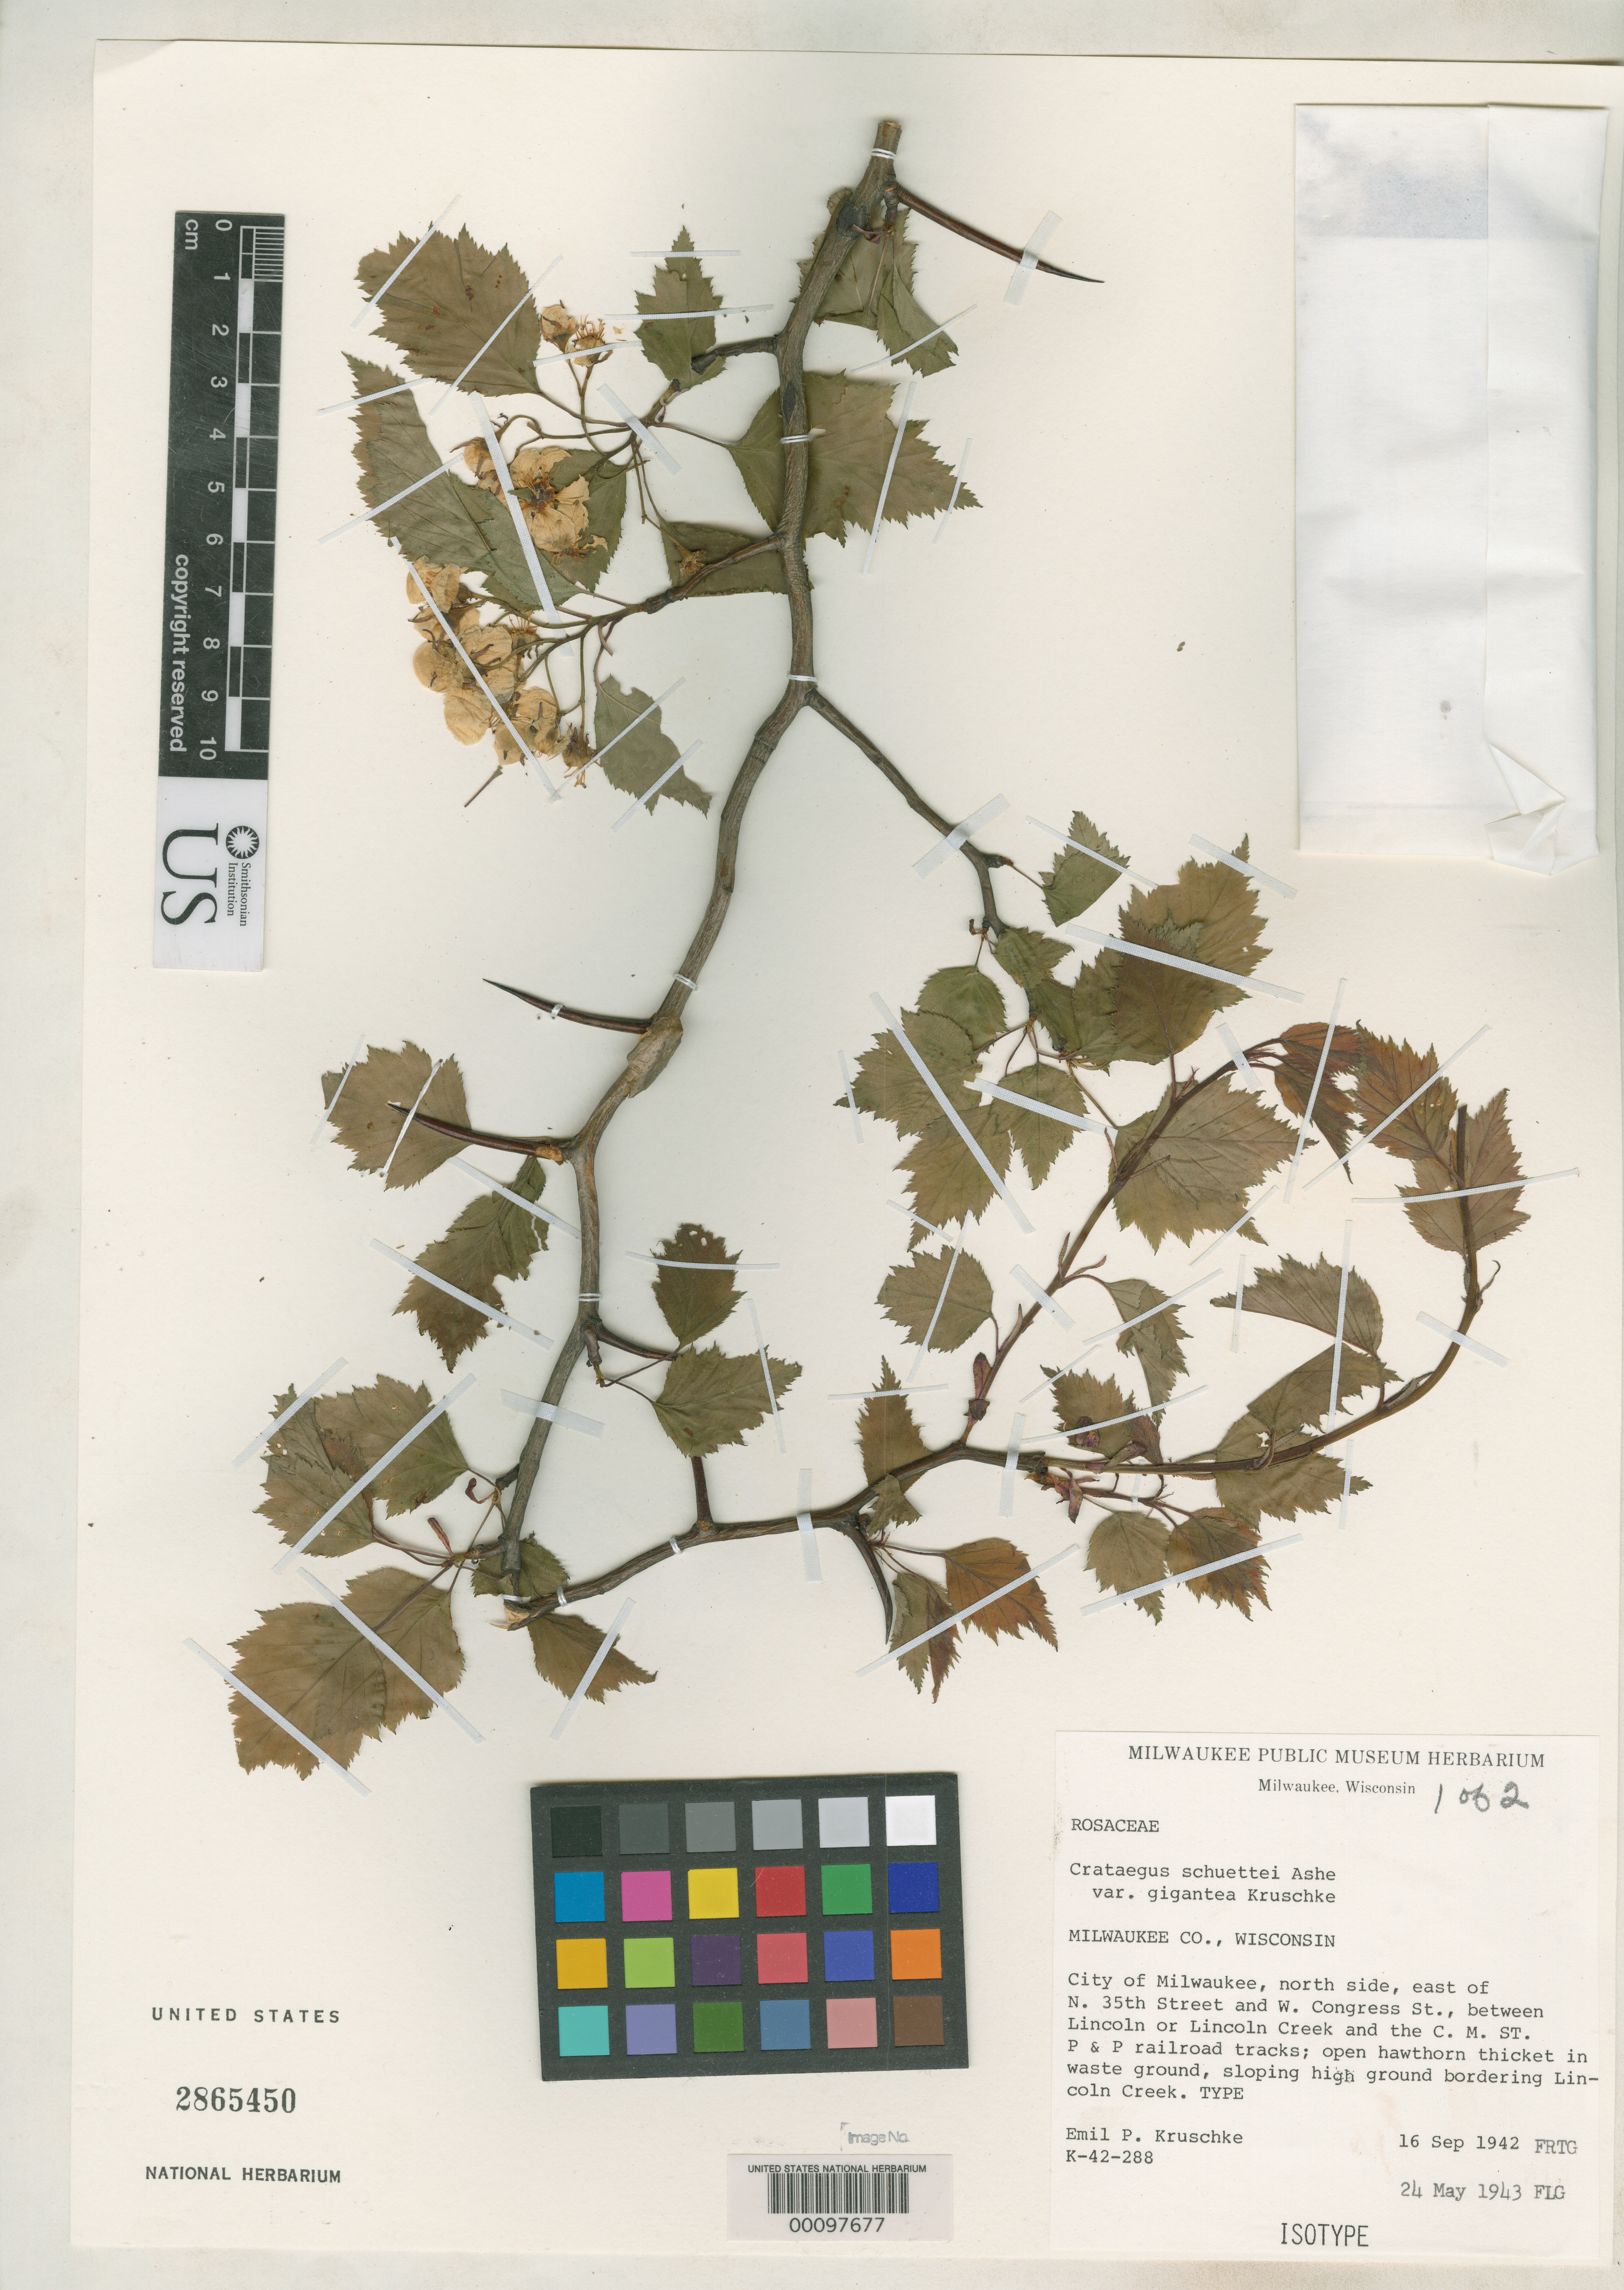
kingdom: Plantae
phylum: Tracheophyta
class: Magnoliopsida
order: Rosales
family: Rosaceae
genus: Crataegus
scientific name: Crataegus schuettei var. gigantea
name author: Kruschke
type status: Isotype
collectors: E. Kruschke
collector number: K-42-288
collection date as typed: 16 Sep 1942 and 24 May 1943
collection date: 1942-09-16,1943-05-24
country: United States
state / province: Wisconsin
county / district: Milwaukee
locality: Milwaukee, east of N. 35th St. and W. Congress St. on Lincoln Creek.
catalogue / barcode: US 2865450